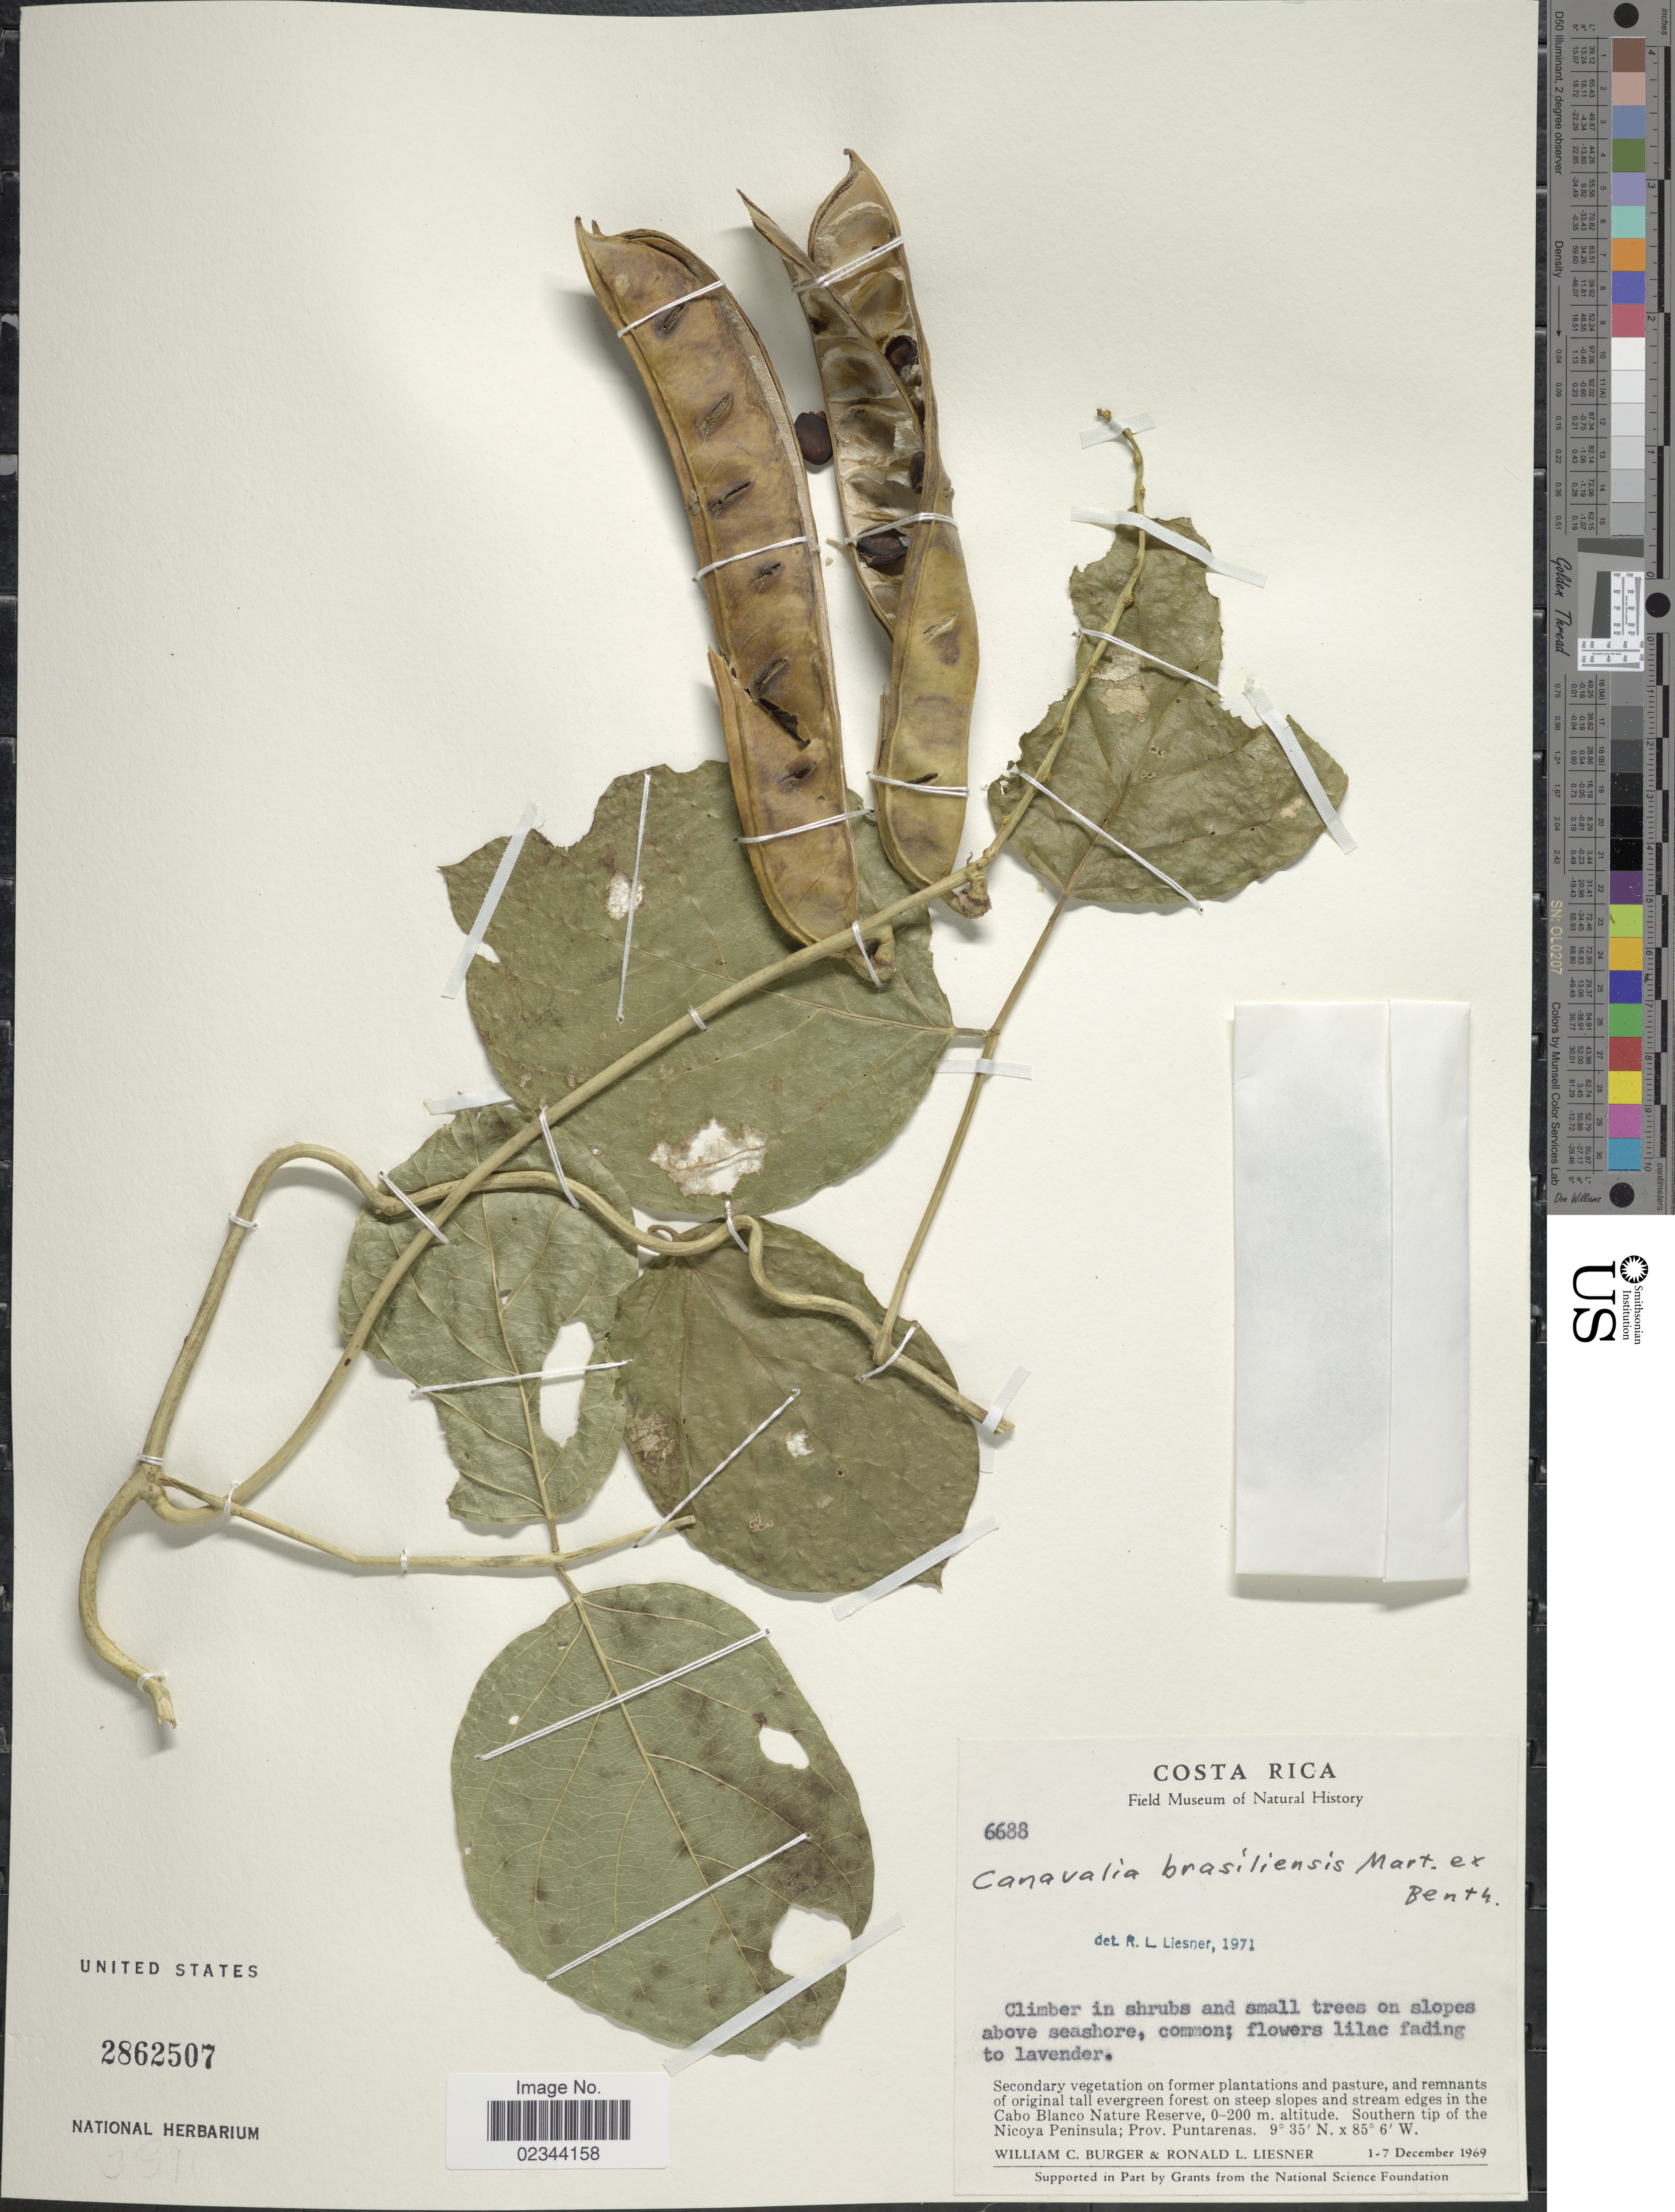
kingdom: Plantae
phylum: Tracheophyta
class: Magnoliopsida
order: Fabales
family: Fabaceae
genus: Canavalia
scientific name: Canavalia brasiliensis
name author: Mart. ex Benth.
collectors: W. Burger & R. L. Liesner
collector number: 6688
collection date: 1969-12-01/1969-12-07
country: Costa Rica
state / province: Puntarenas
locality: Edges in the Cabo Blanco nature Reserve. Southern tip of the Nicoya Peninsula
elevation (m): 0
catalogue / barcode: US 2862507